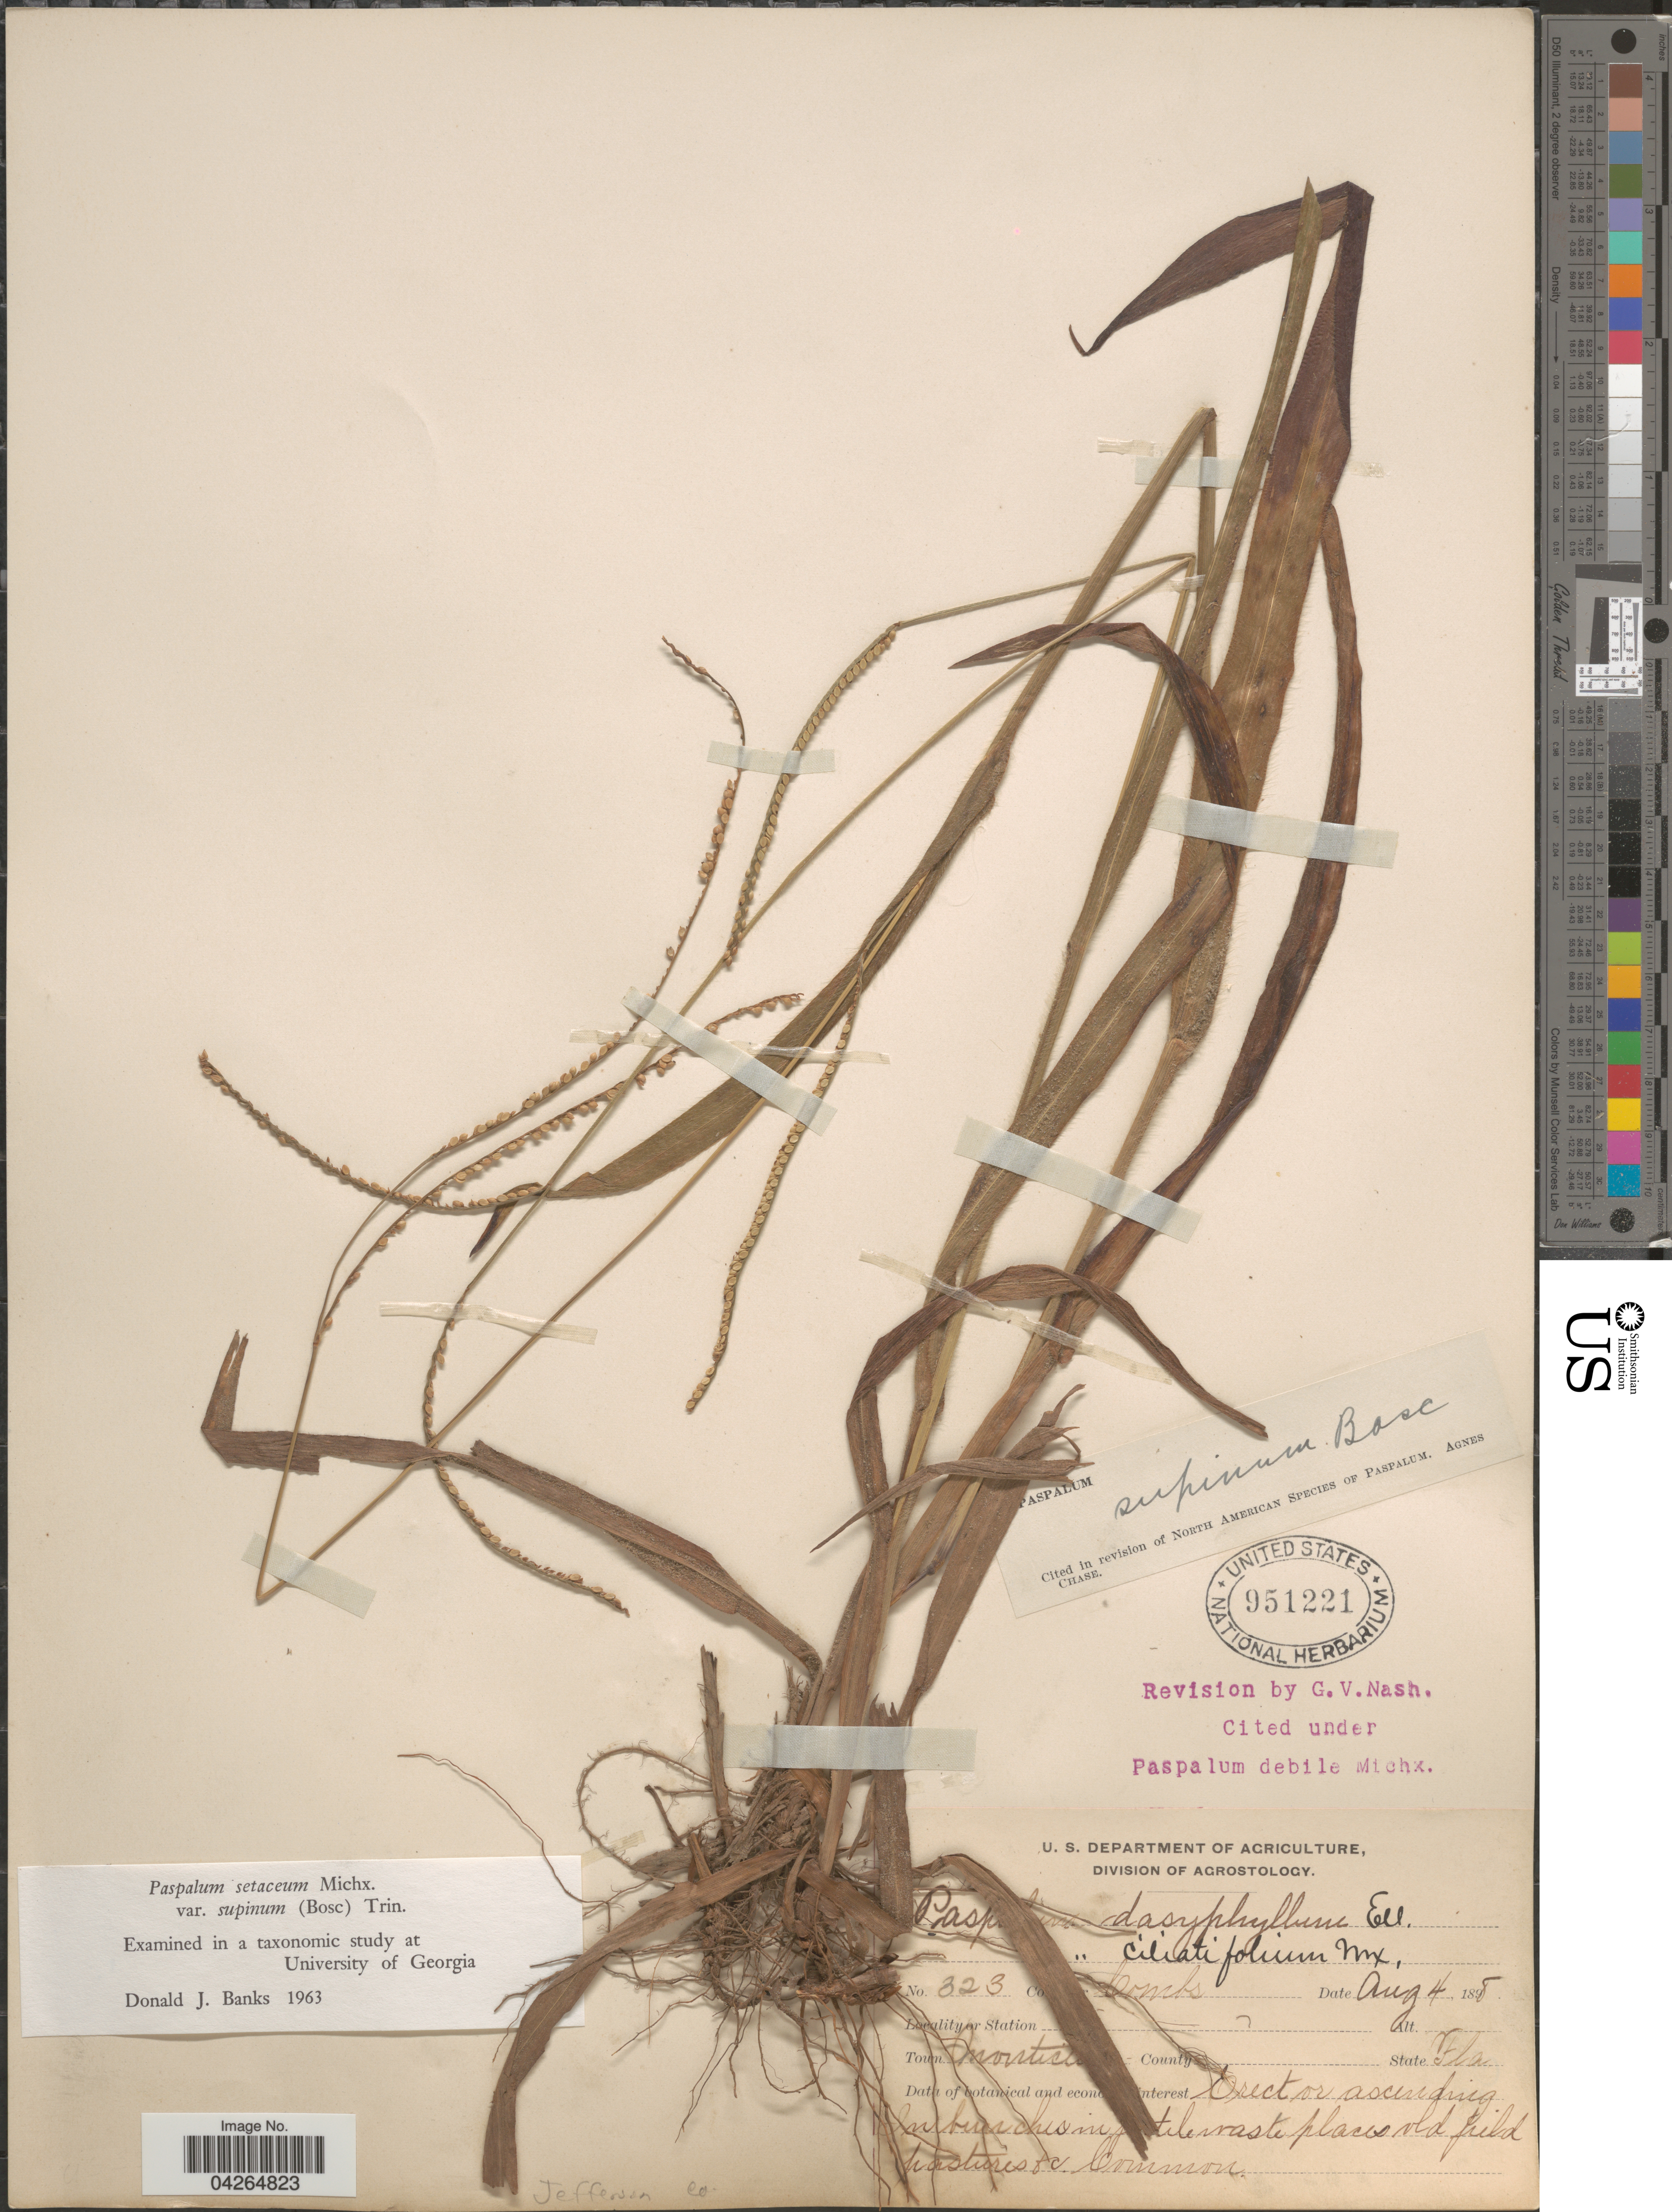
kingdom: Plantae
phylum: Tracheophyta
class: Liliopsida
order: Poales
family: Poaceae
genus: Paspalum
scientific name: Paspalum setaceum var. supinum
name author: (Bosc ex Poir.) Trin.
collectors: -. Combs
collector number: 323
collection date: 1898-08-04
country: United States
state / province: Florida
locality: Town Monticello Jefferson Co.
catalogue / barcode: US 951221